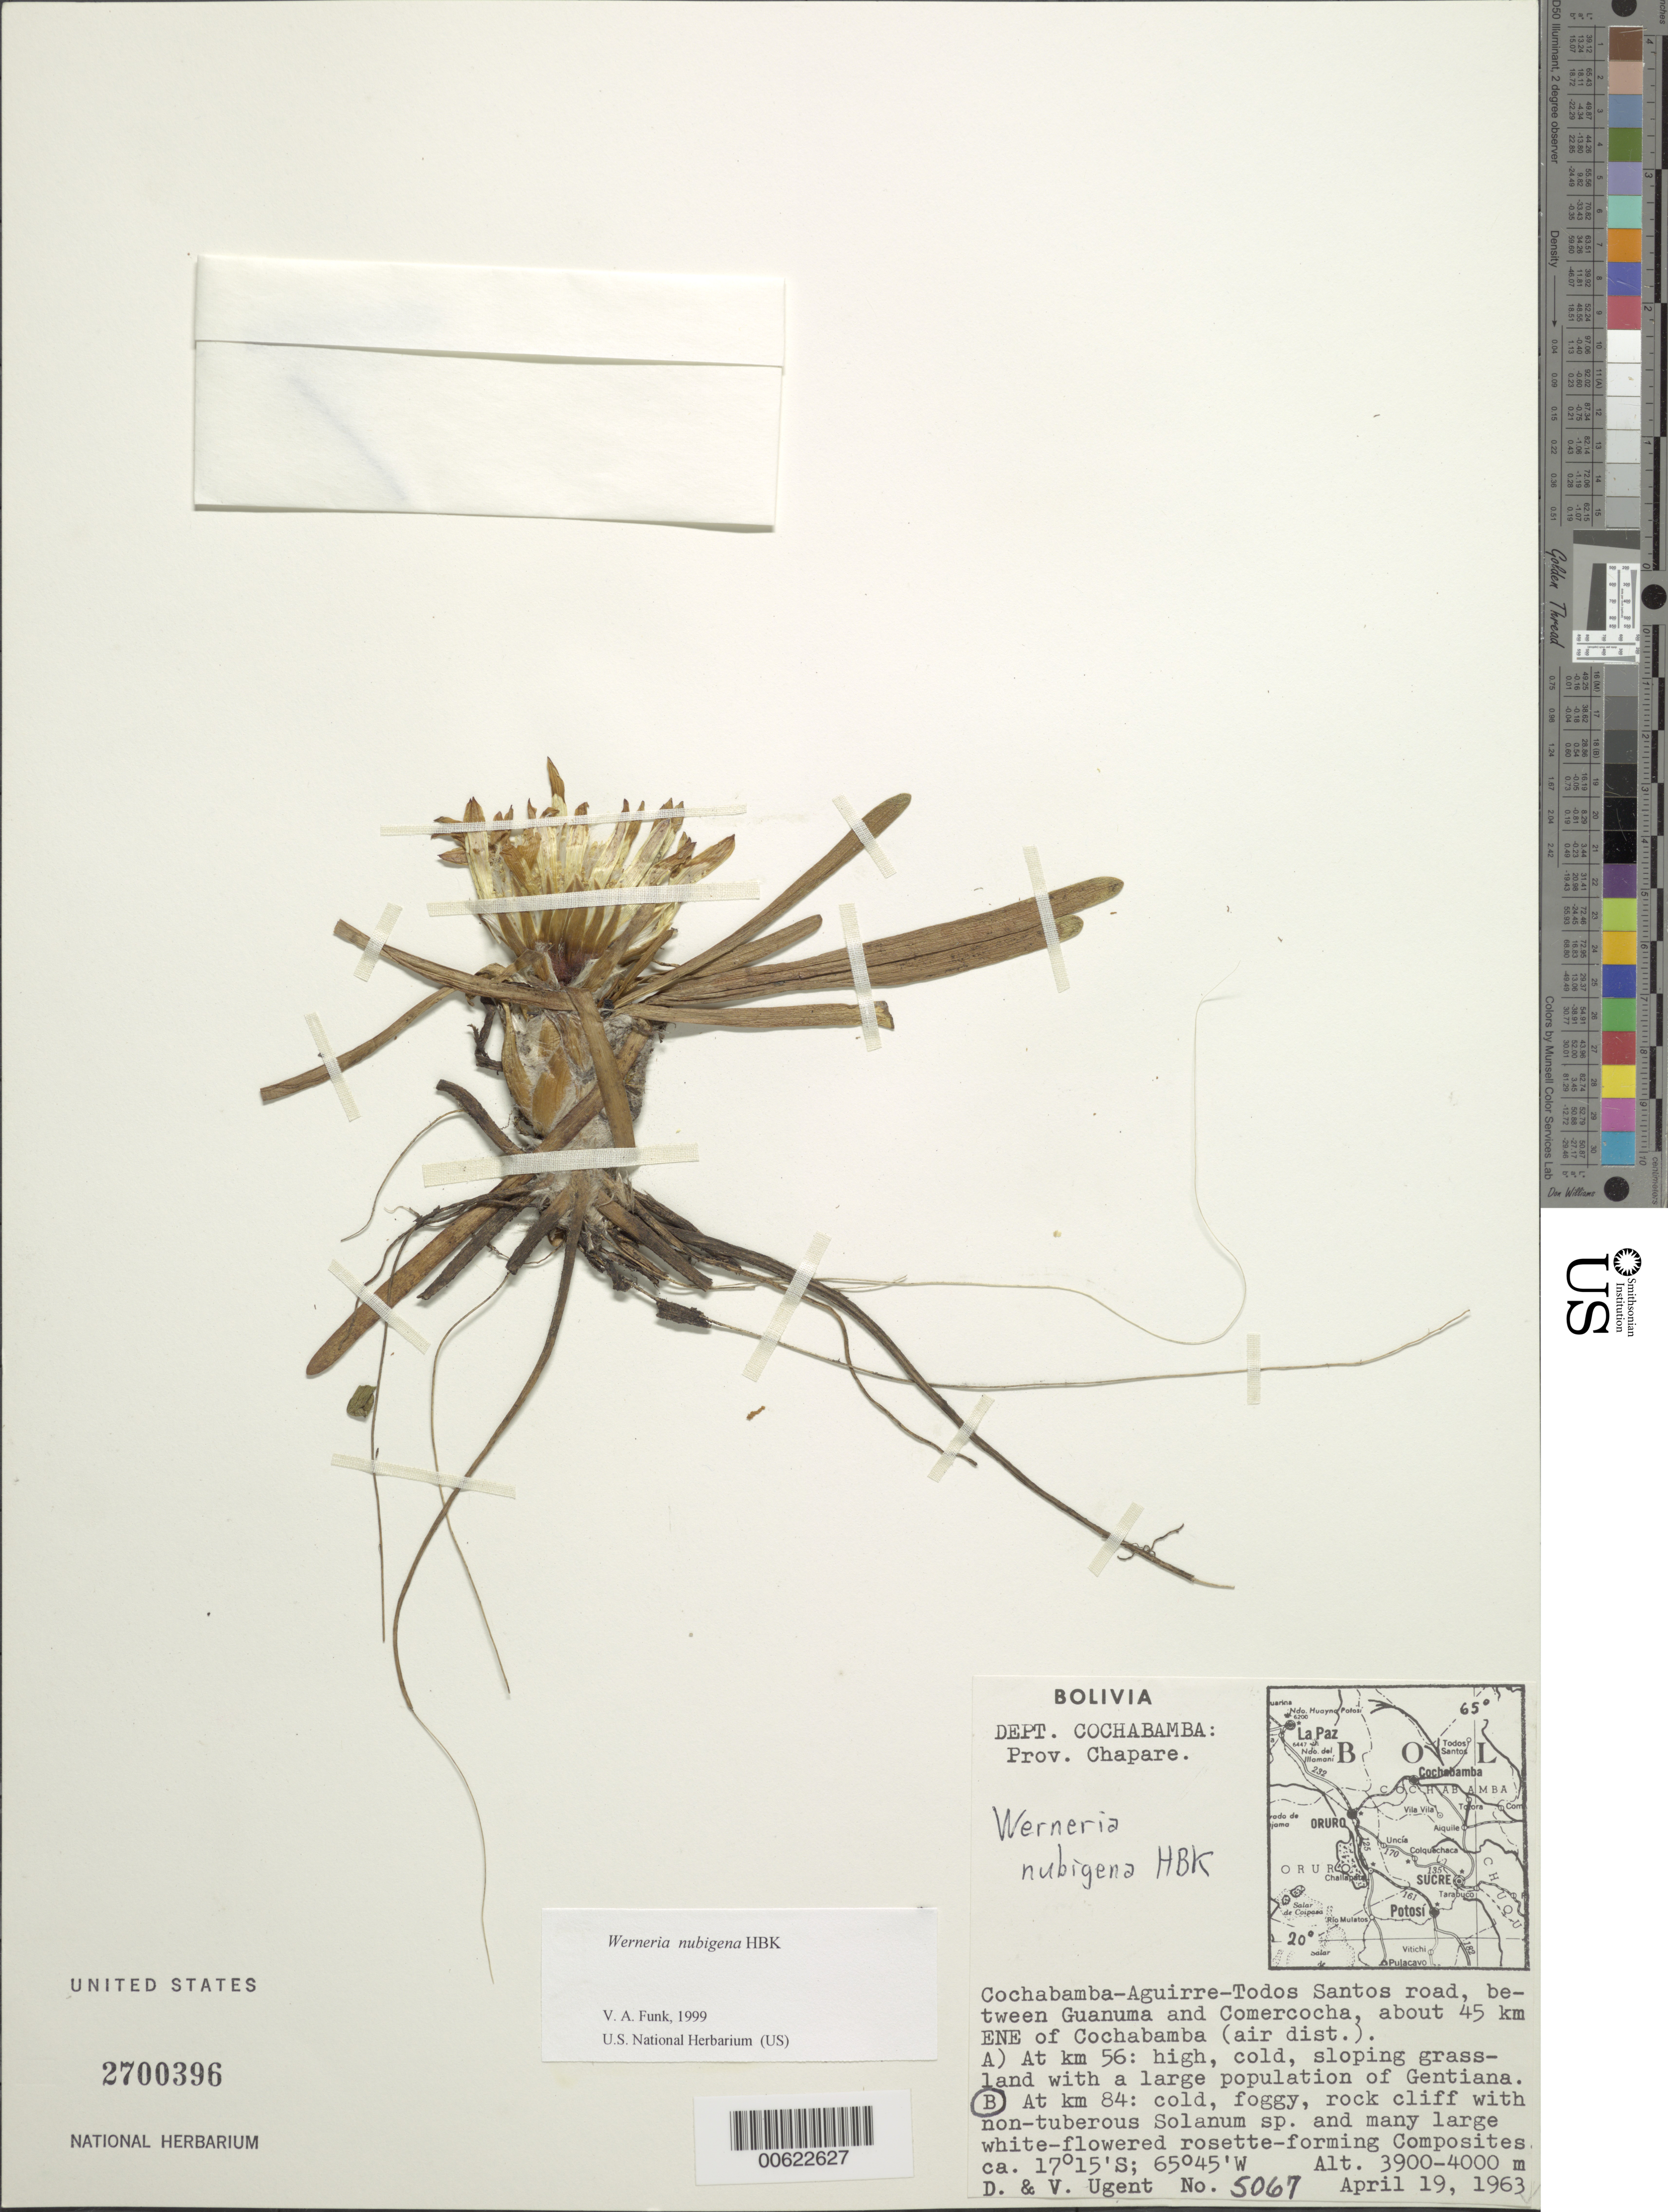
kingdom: Plantae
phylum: Tracheophyta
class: Magnoliopsida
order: Asterales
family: Asteraceae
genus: Werneria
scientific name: Werneria nubigena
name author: Kunth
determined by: Funk, Vicki A., (BOT), Smithsonian Institution - National Museum of Natural History (UNITED STATES)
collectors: D. Ugent & V. Ugent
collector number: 5067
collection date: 1963-04-19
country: Bolivia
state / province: Cochabamba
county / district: Chapare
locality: Cochabamba-Aguirre-Todos Santos road, between Guanuma and Comercocha, about 45 km ENE of Cochabamba (air dist.). [locality B on label]: At km 84 .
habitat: Cold foggy rock cliff with non-tuberous Solanum sp. and many large white-flower rosette Composites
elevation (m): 3900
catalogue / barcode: US 2700396